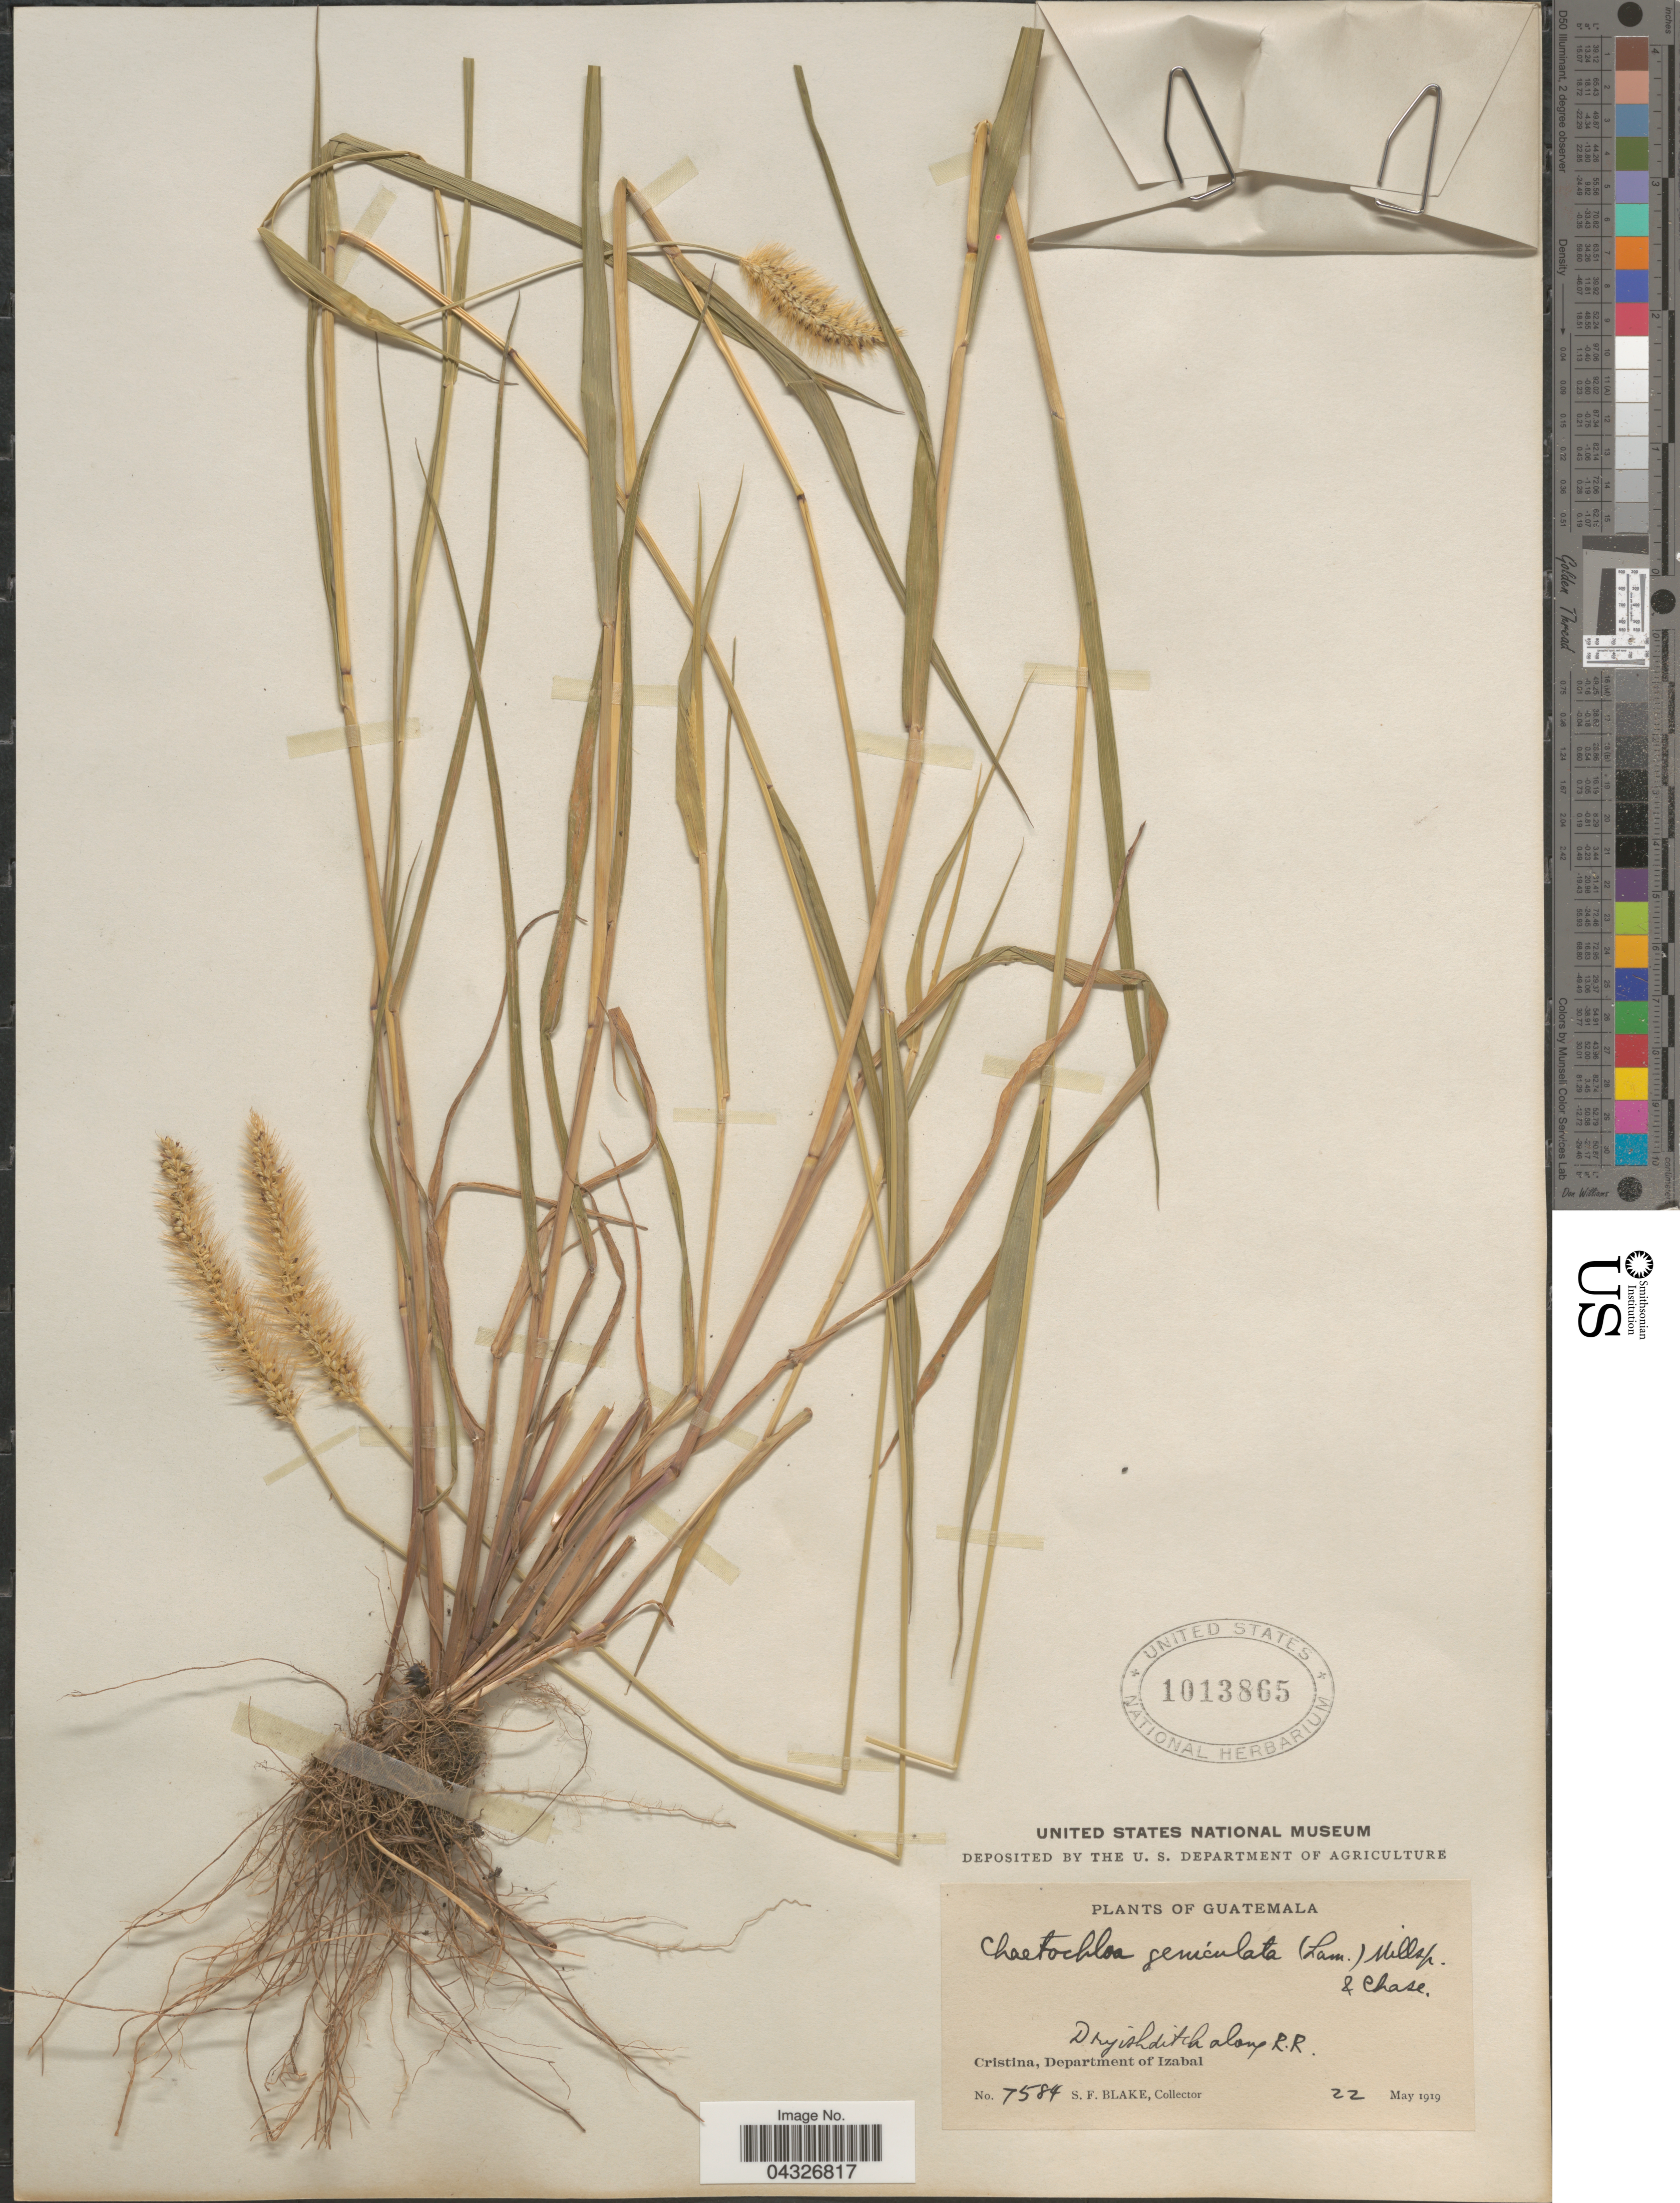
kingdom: Plantae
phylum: Tracheophyta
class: Liliopsida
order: Poales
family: Poaceae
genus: Setaria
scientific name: Setaria parviflora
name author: (Poir.) Kerguélen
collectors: S. Blake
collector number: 7584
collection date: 1919-05-22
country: Guatemala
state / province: Izabal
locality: Along R.R. Cristina, Department of Izabal.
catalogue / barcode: US 1013865